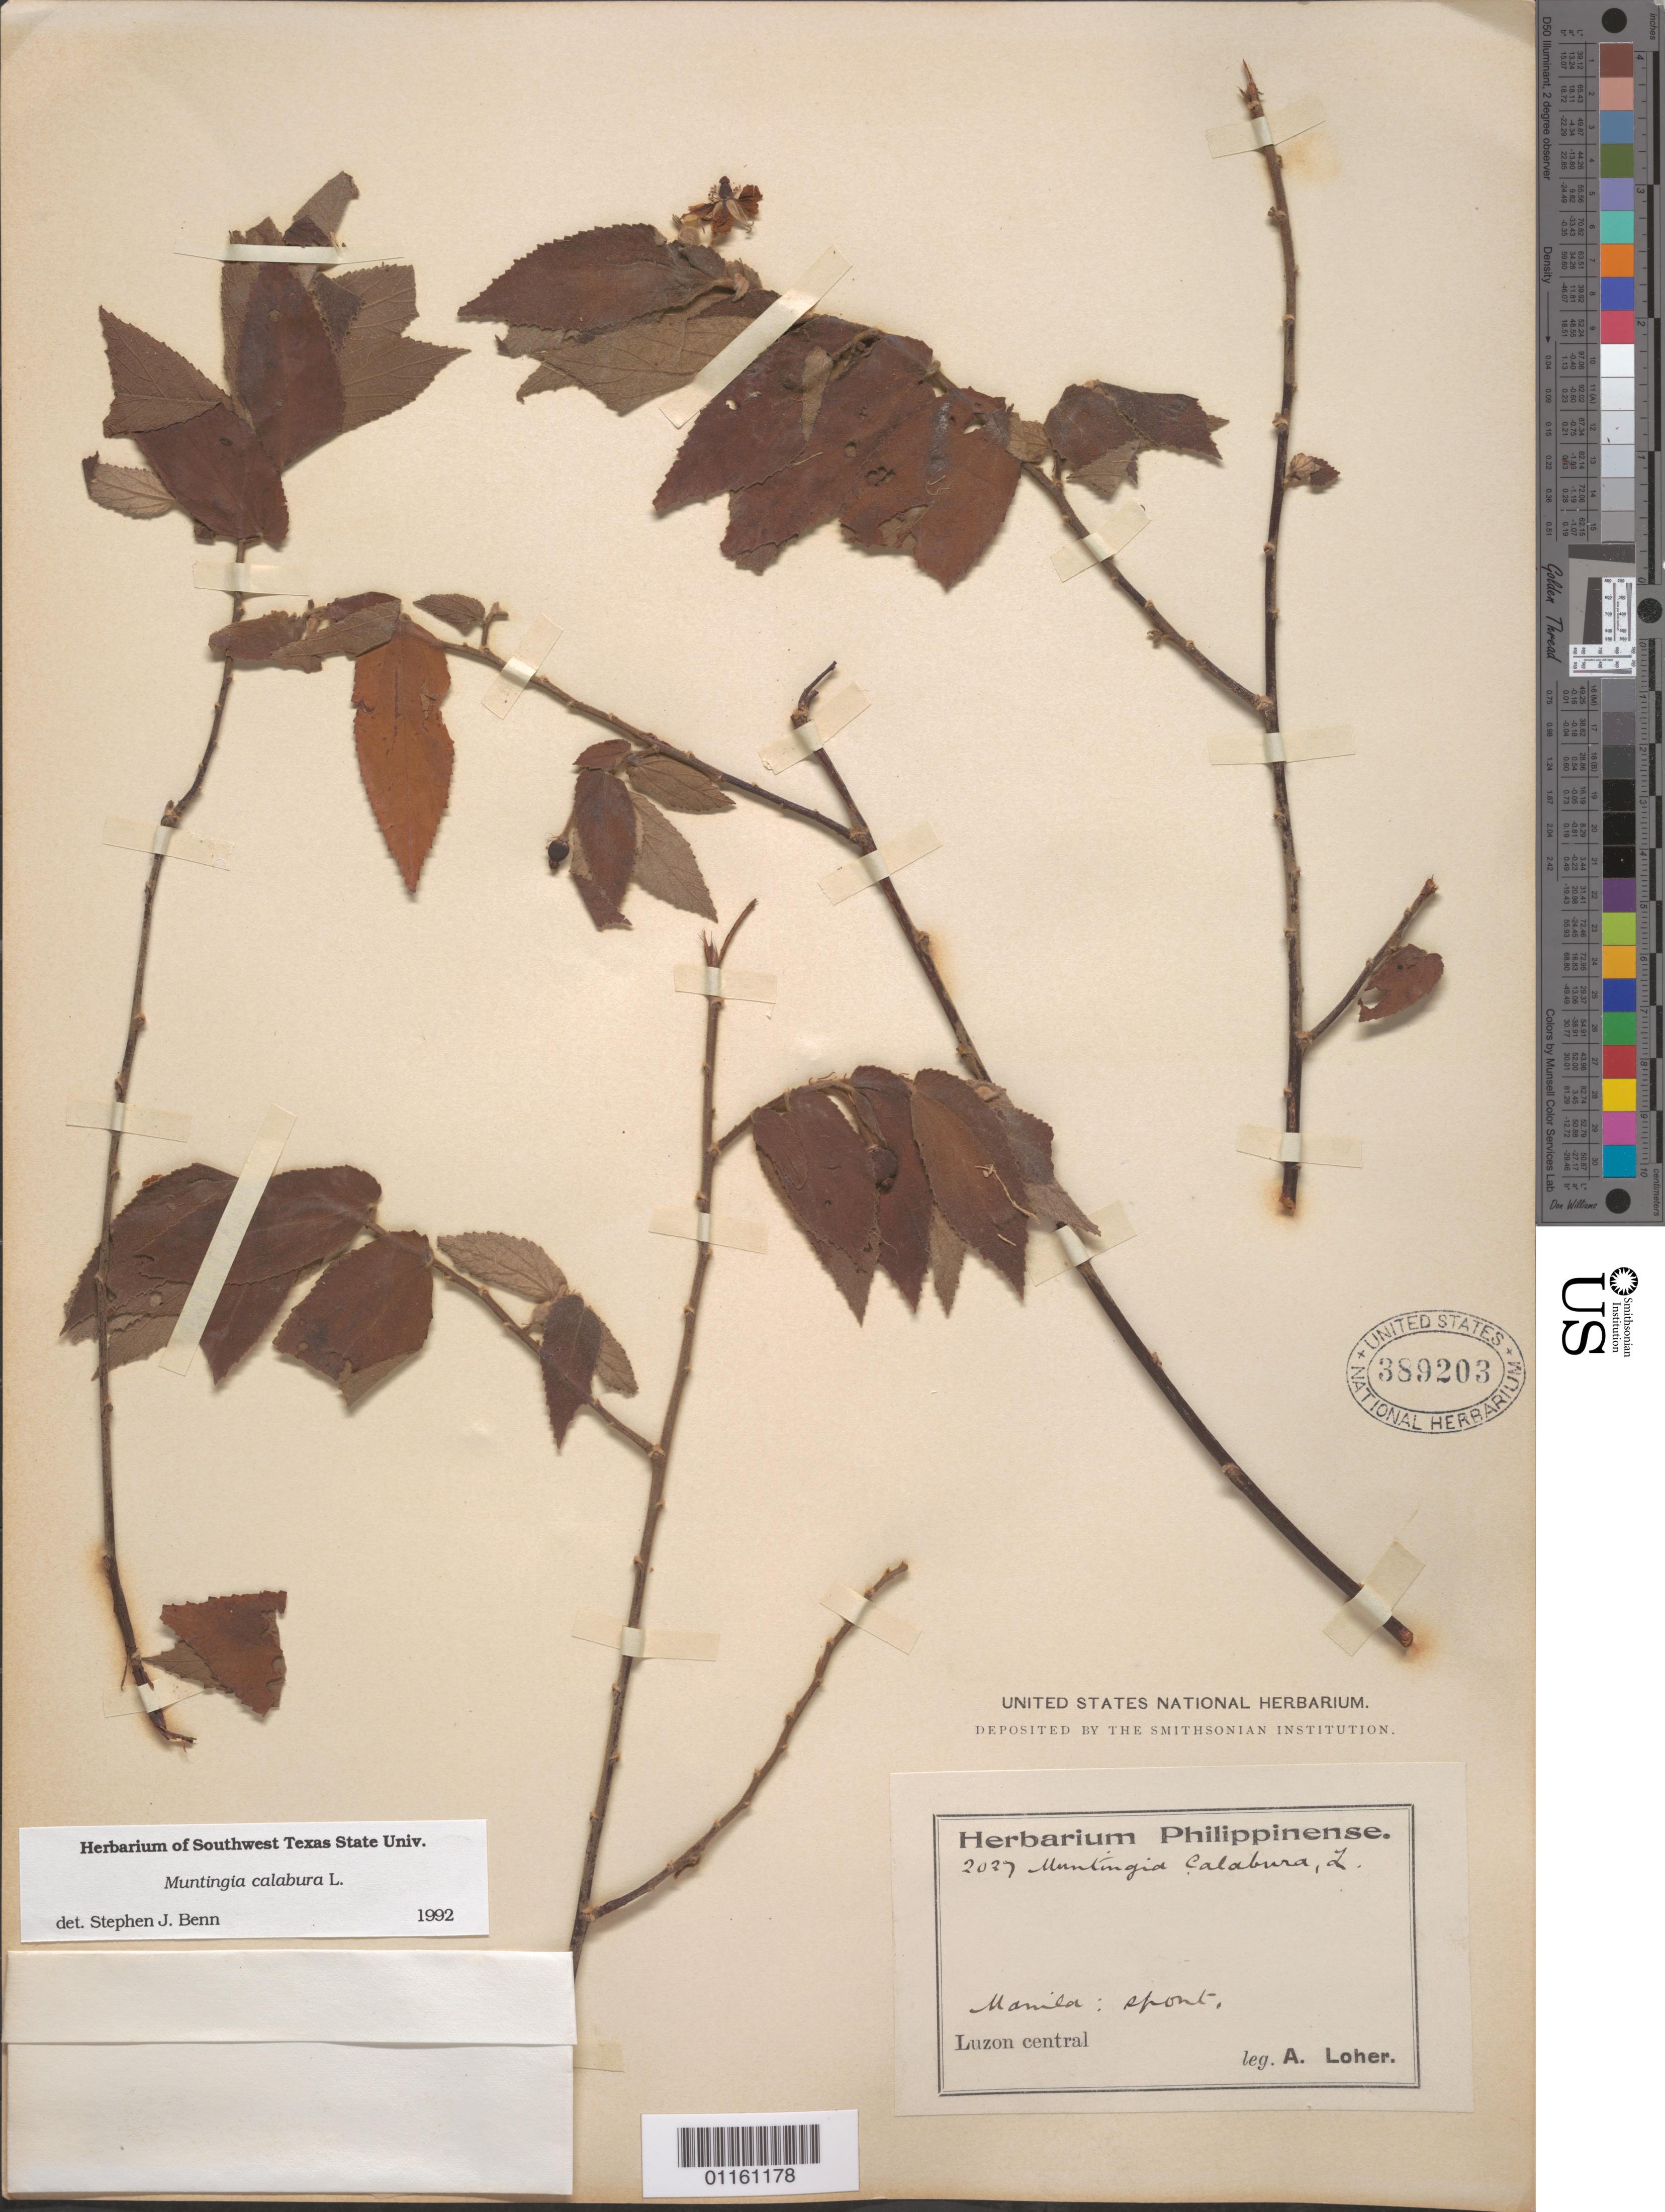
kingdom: Plantae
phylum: Tracheophyta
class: Magnoliopsida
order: Malvales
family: Muntingiaceae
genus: Muntingia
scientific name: Muntingia calabura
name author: L.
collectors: A. Loher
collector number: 2027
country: Philippines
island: Luzon Island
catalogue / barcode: US 389203